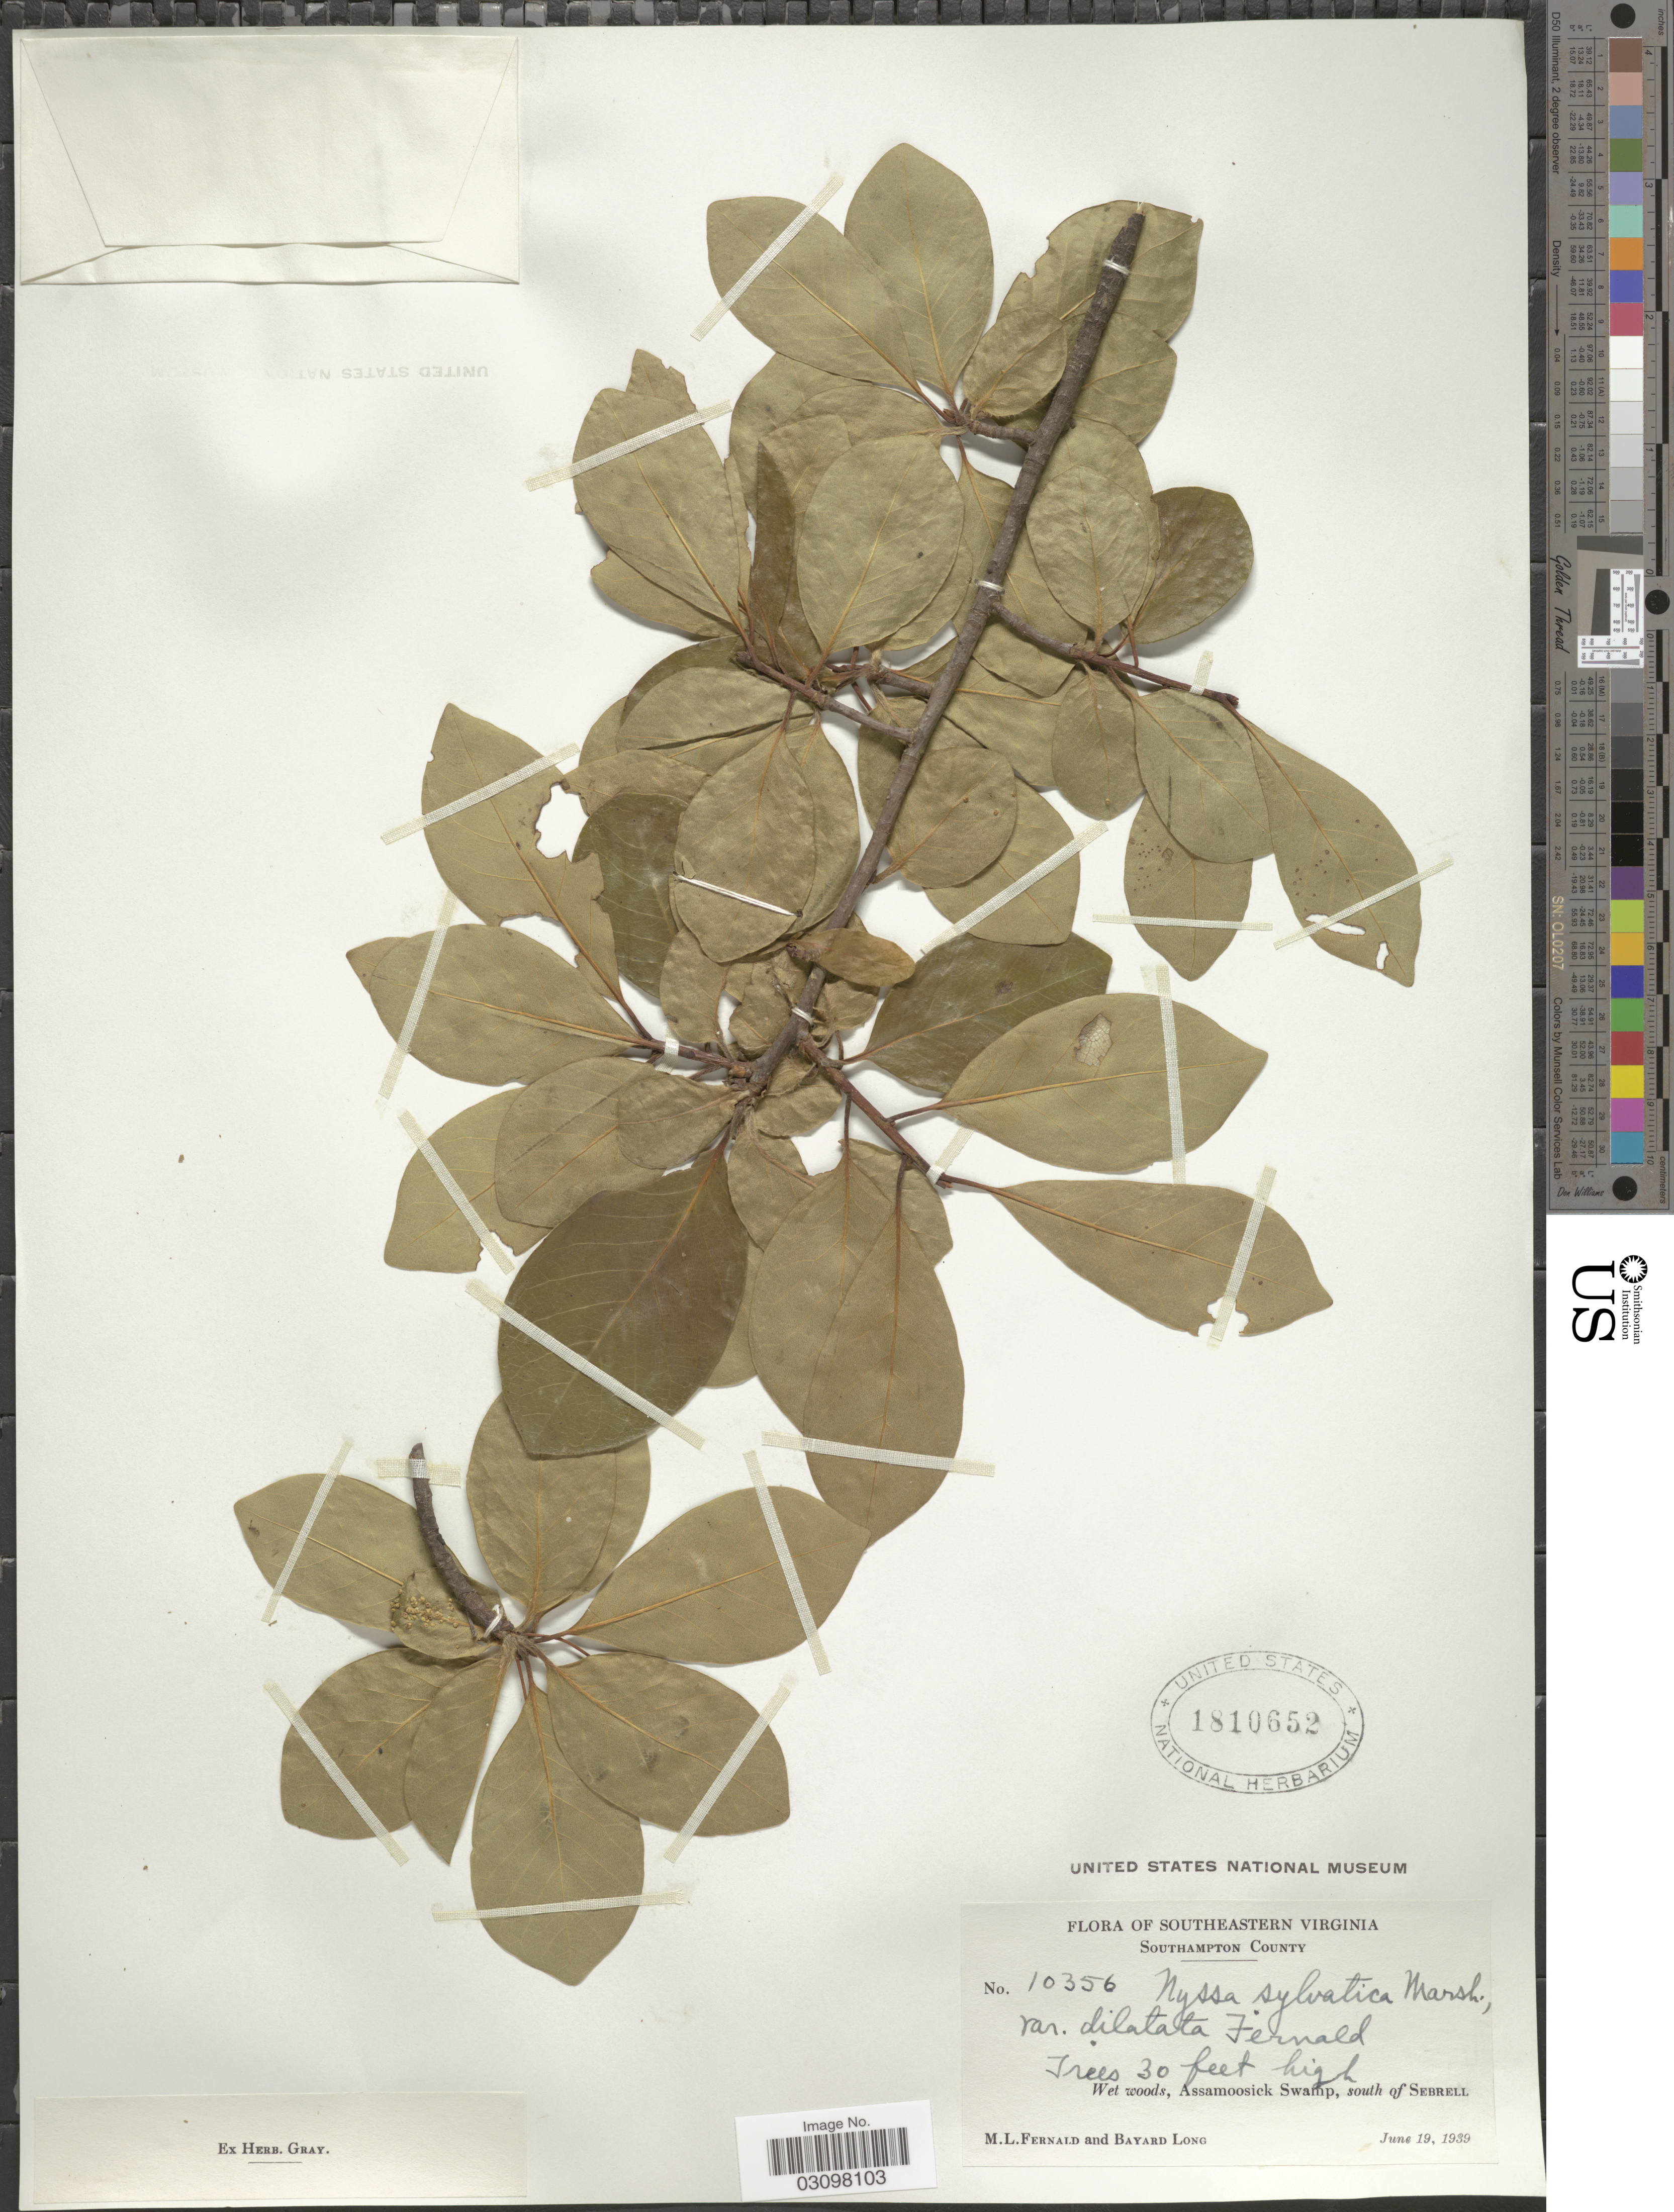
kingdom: Plantae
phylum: Tracheophyta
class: Magnoliopsida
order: Cornales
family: Nyssaceae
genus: Nyssa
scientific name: Nyssa sylvatica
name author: Marshall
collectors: M. L. Fernald & B. Long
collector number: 10356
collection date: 1939-06-19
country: United States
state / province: Virginia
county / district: Southampton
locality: Southeastern Virginia. Southampton County. Assamoosick Swamp, south of Sebrell.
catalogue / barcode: US 1810652